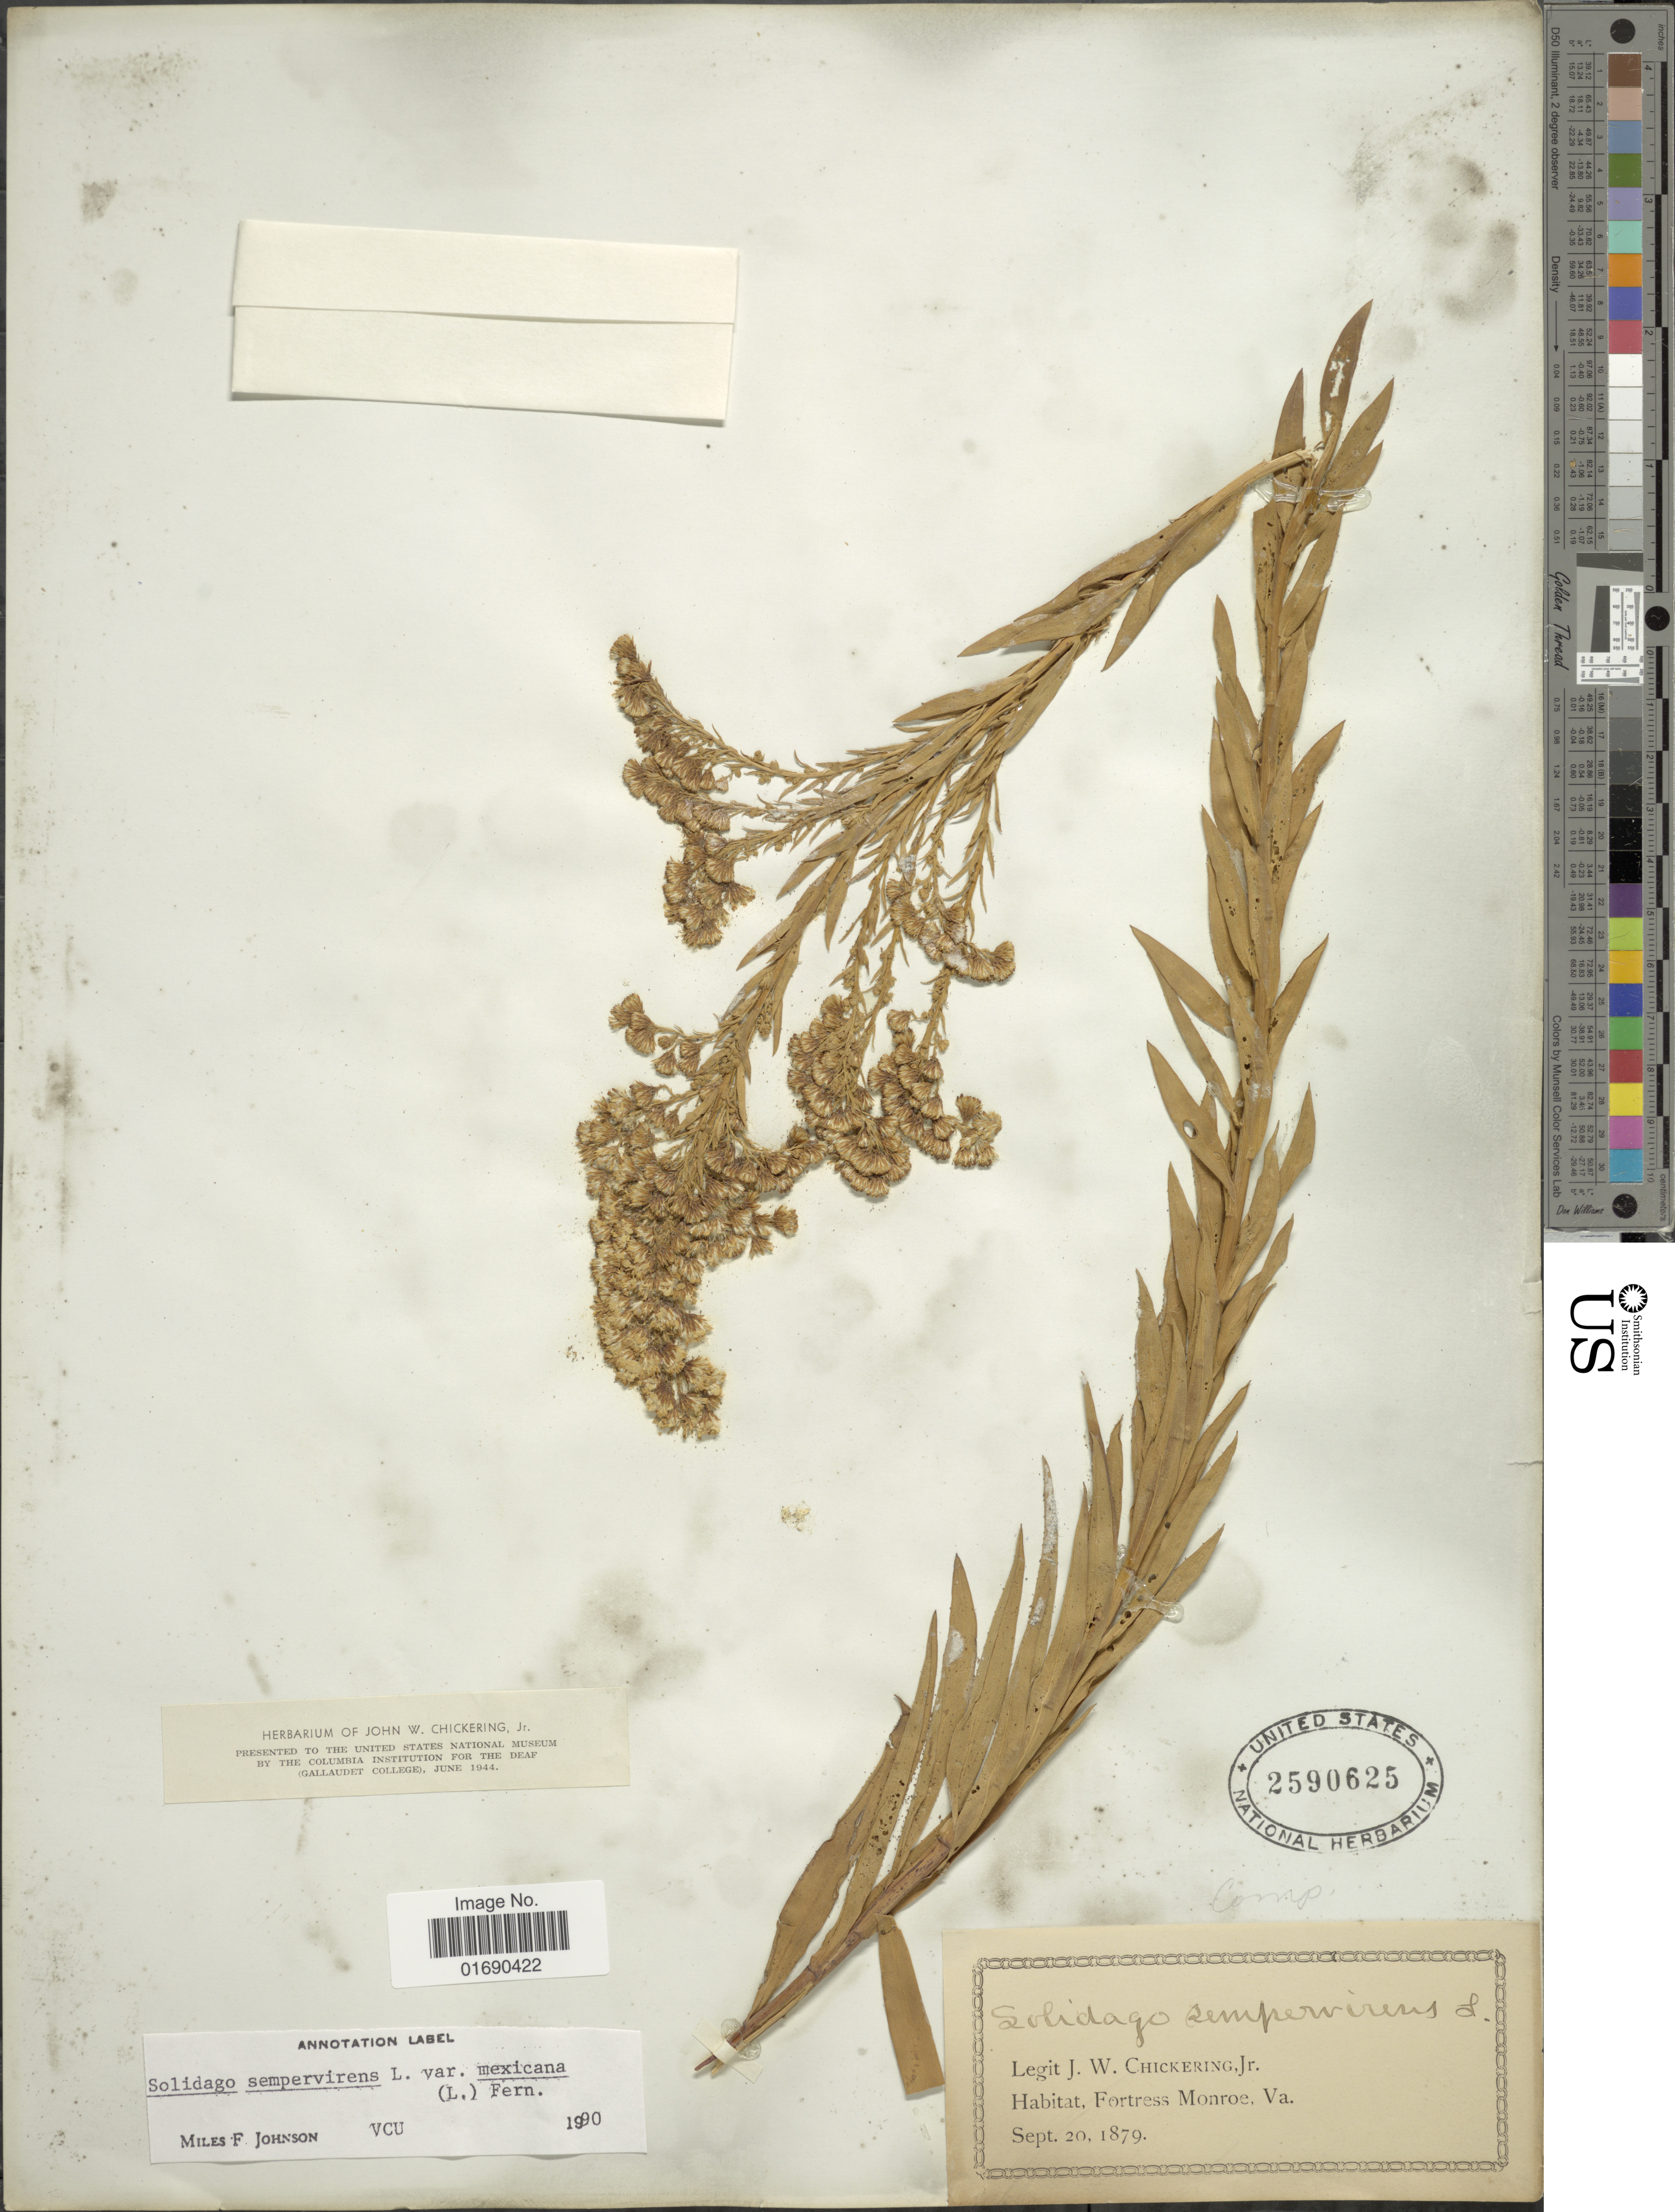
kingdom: Plantae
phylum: Tracheophyta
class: Magnoliopsida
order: Asterales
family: Asteraceae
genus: Solidago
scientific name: Solidago sempervirens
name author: L.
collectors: J. W. Chickering Jr.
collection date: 1879-09-20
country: United States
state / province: Virginia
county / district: City of Hampton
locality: Fortress Monroe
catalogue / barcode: US 2590625